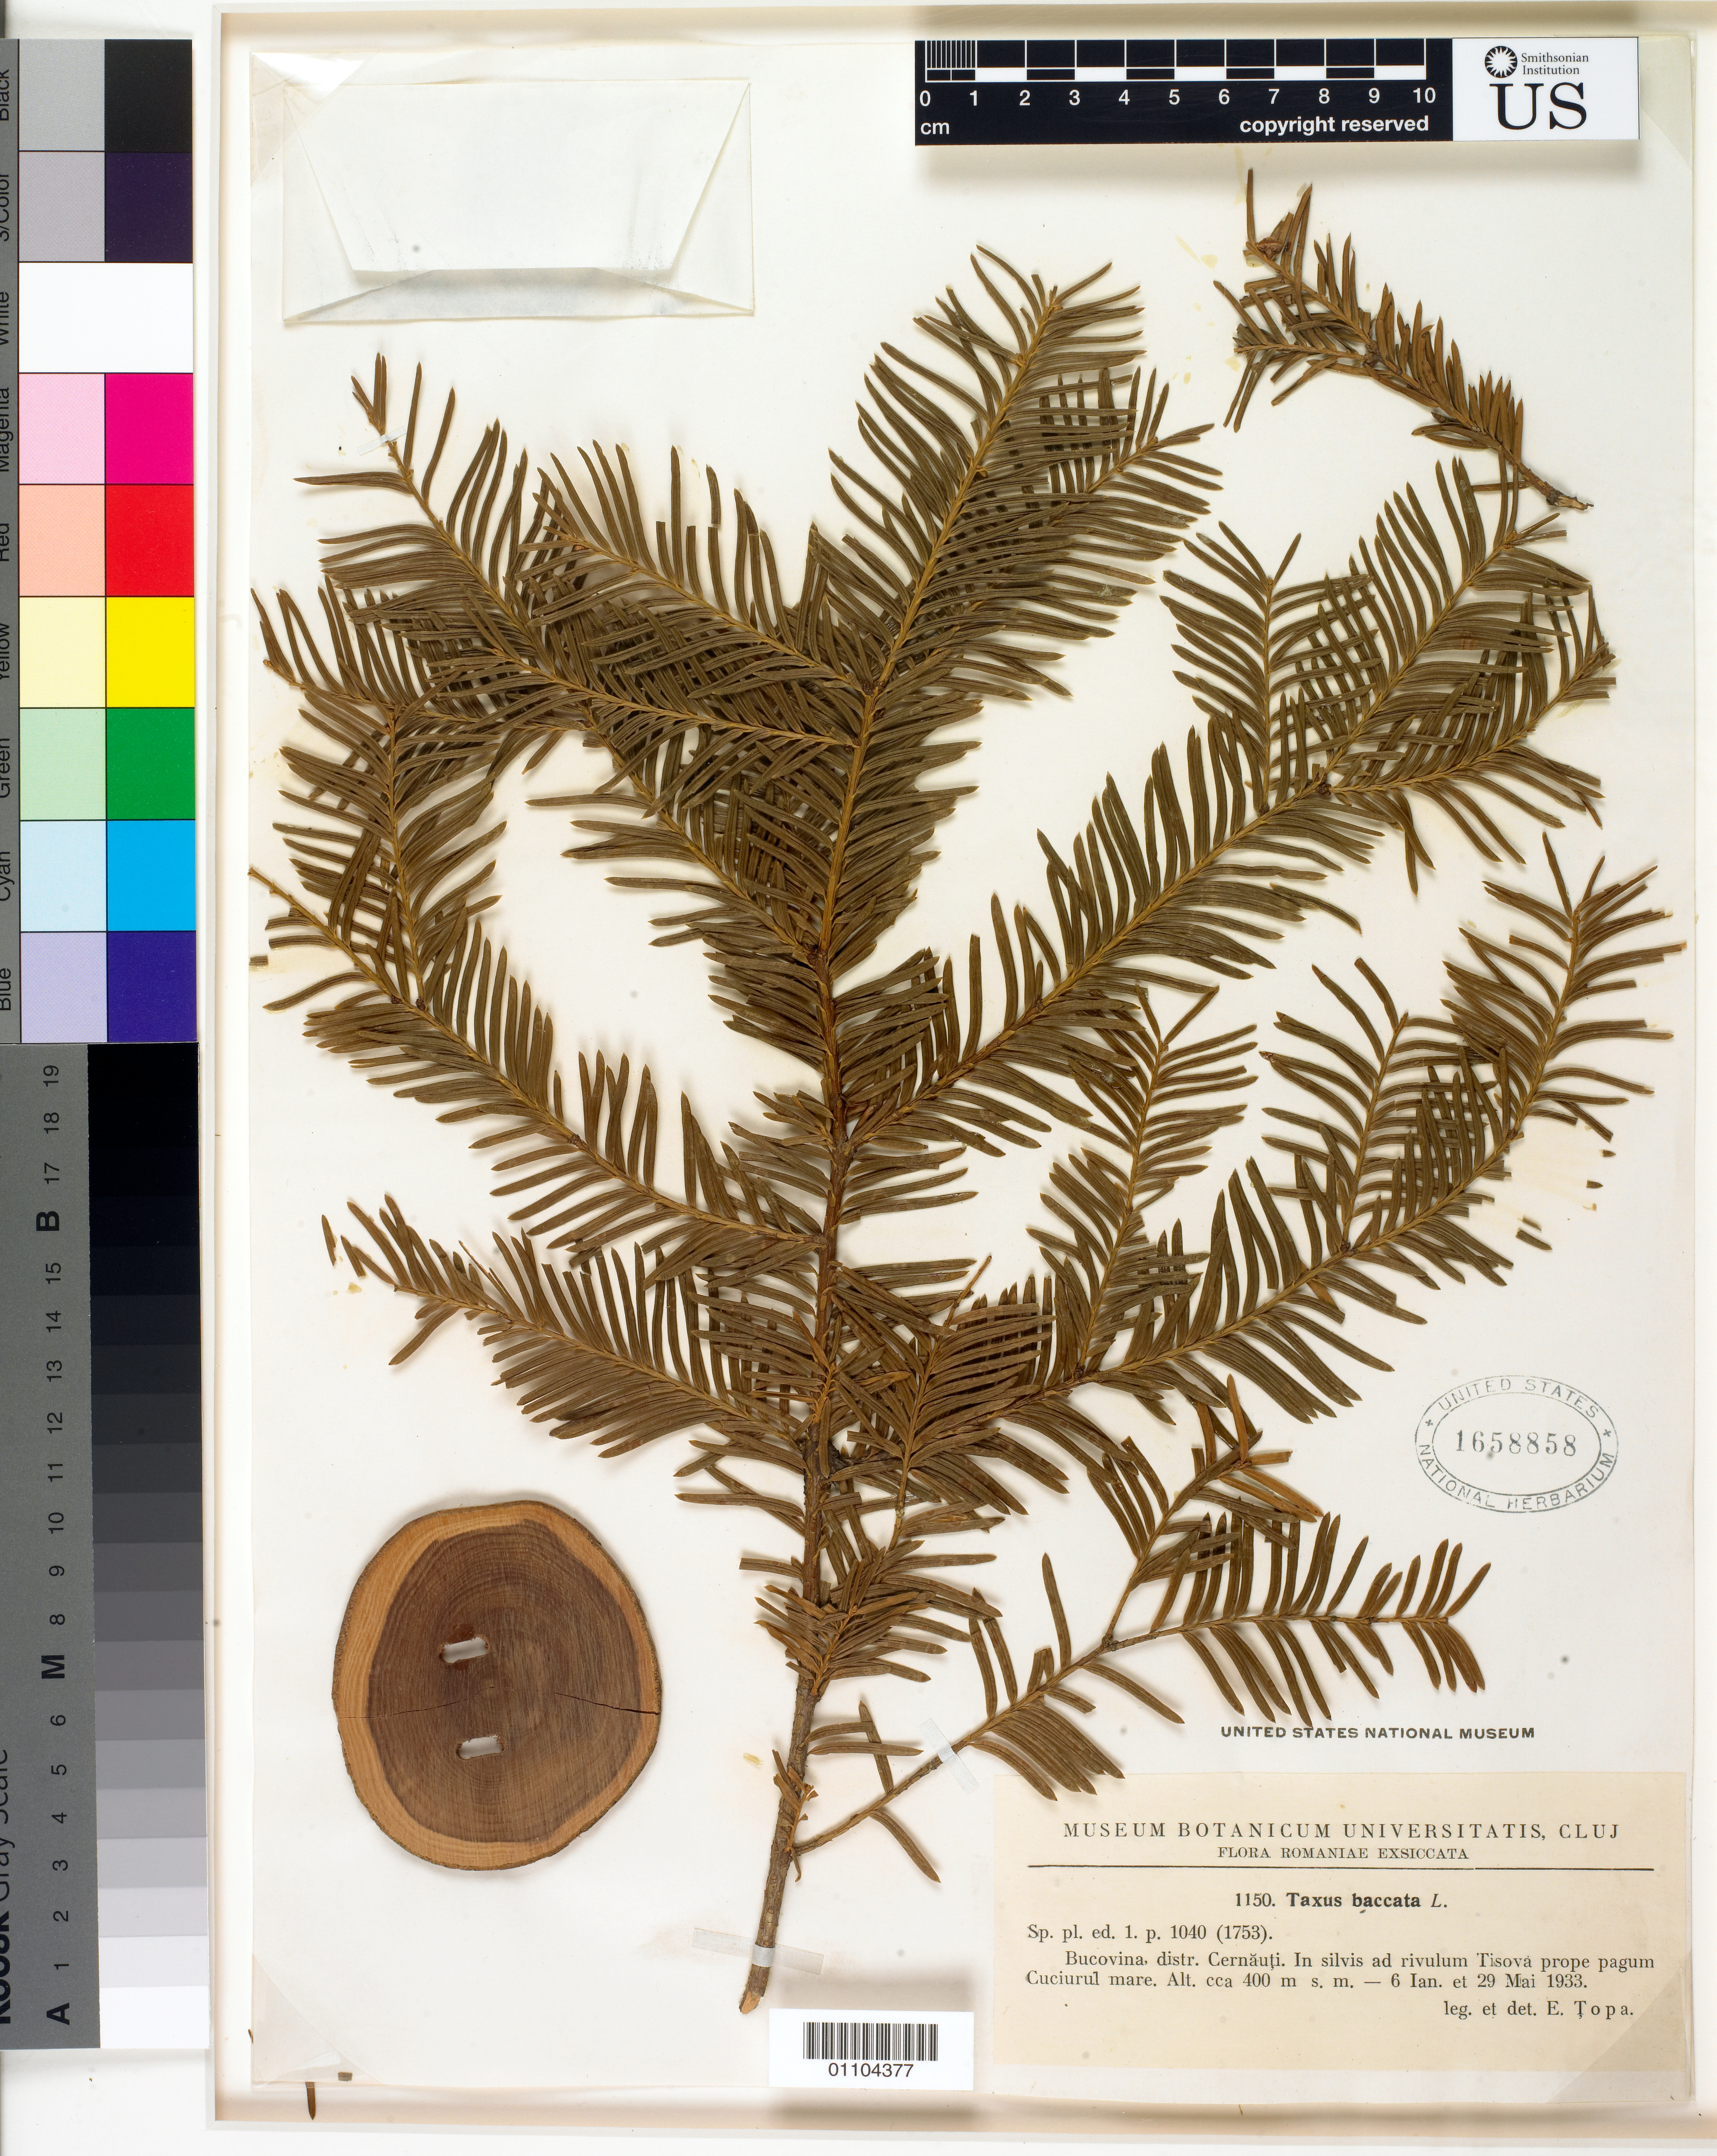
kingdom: Plantae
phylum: Tracheophyta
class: Pinopsida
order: Pinales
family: Taxaceae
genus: Taxus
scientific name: Taxus baccata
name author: L.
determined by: Topa, E.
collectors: E. Topa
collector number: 1150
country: Romania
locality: Bucovia, distr. Cernauti. In silvis ad rivulum Tisova prope pagum Cuciurul mare.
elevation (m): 400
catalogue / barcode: US 1658858